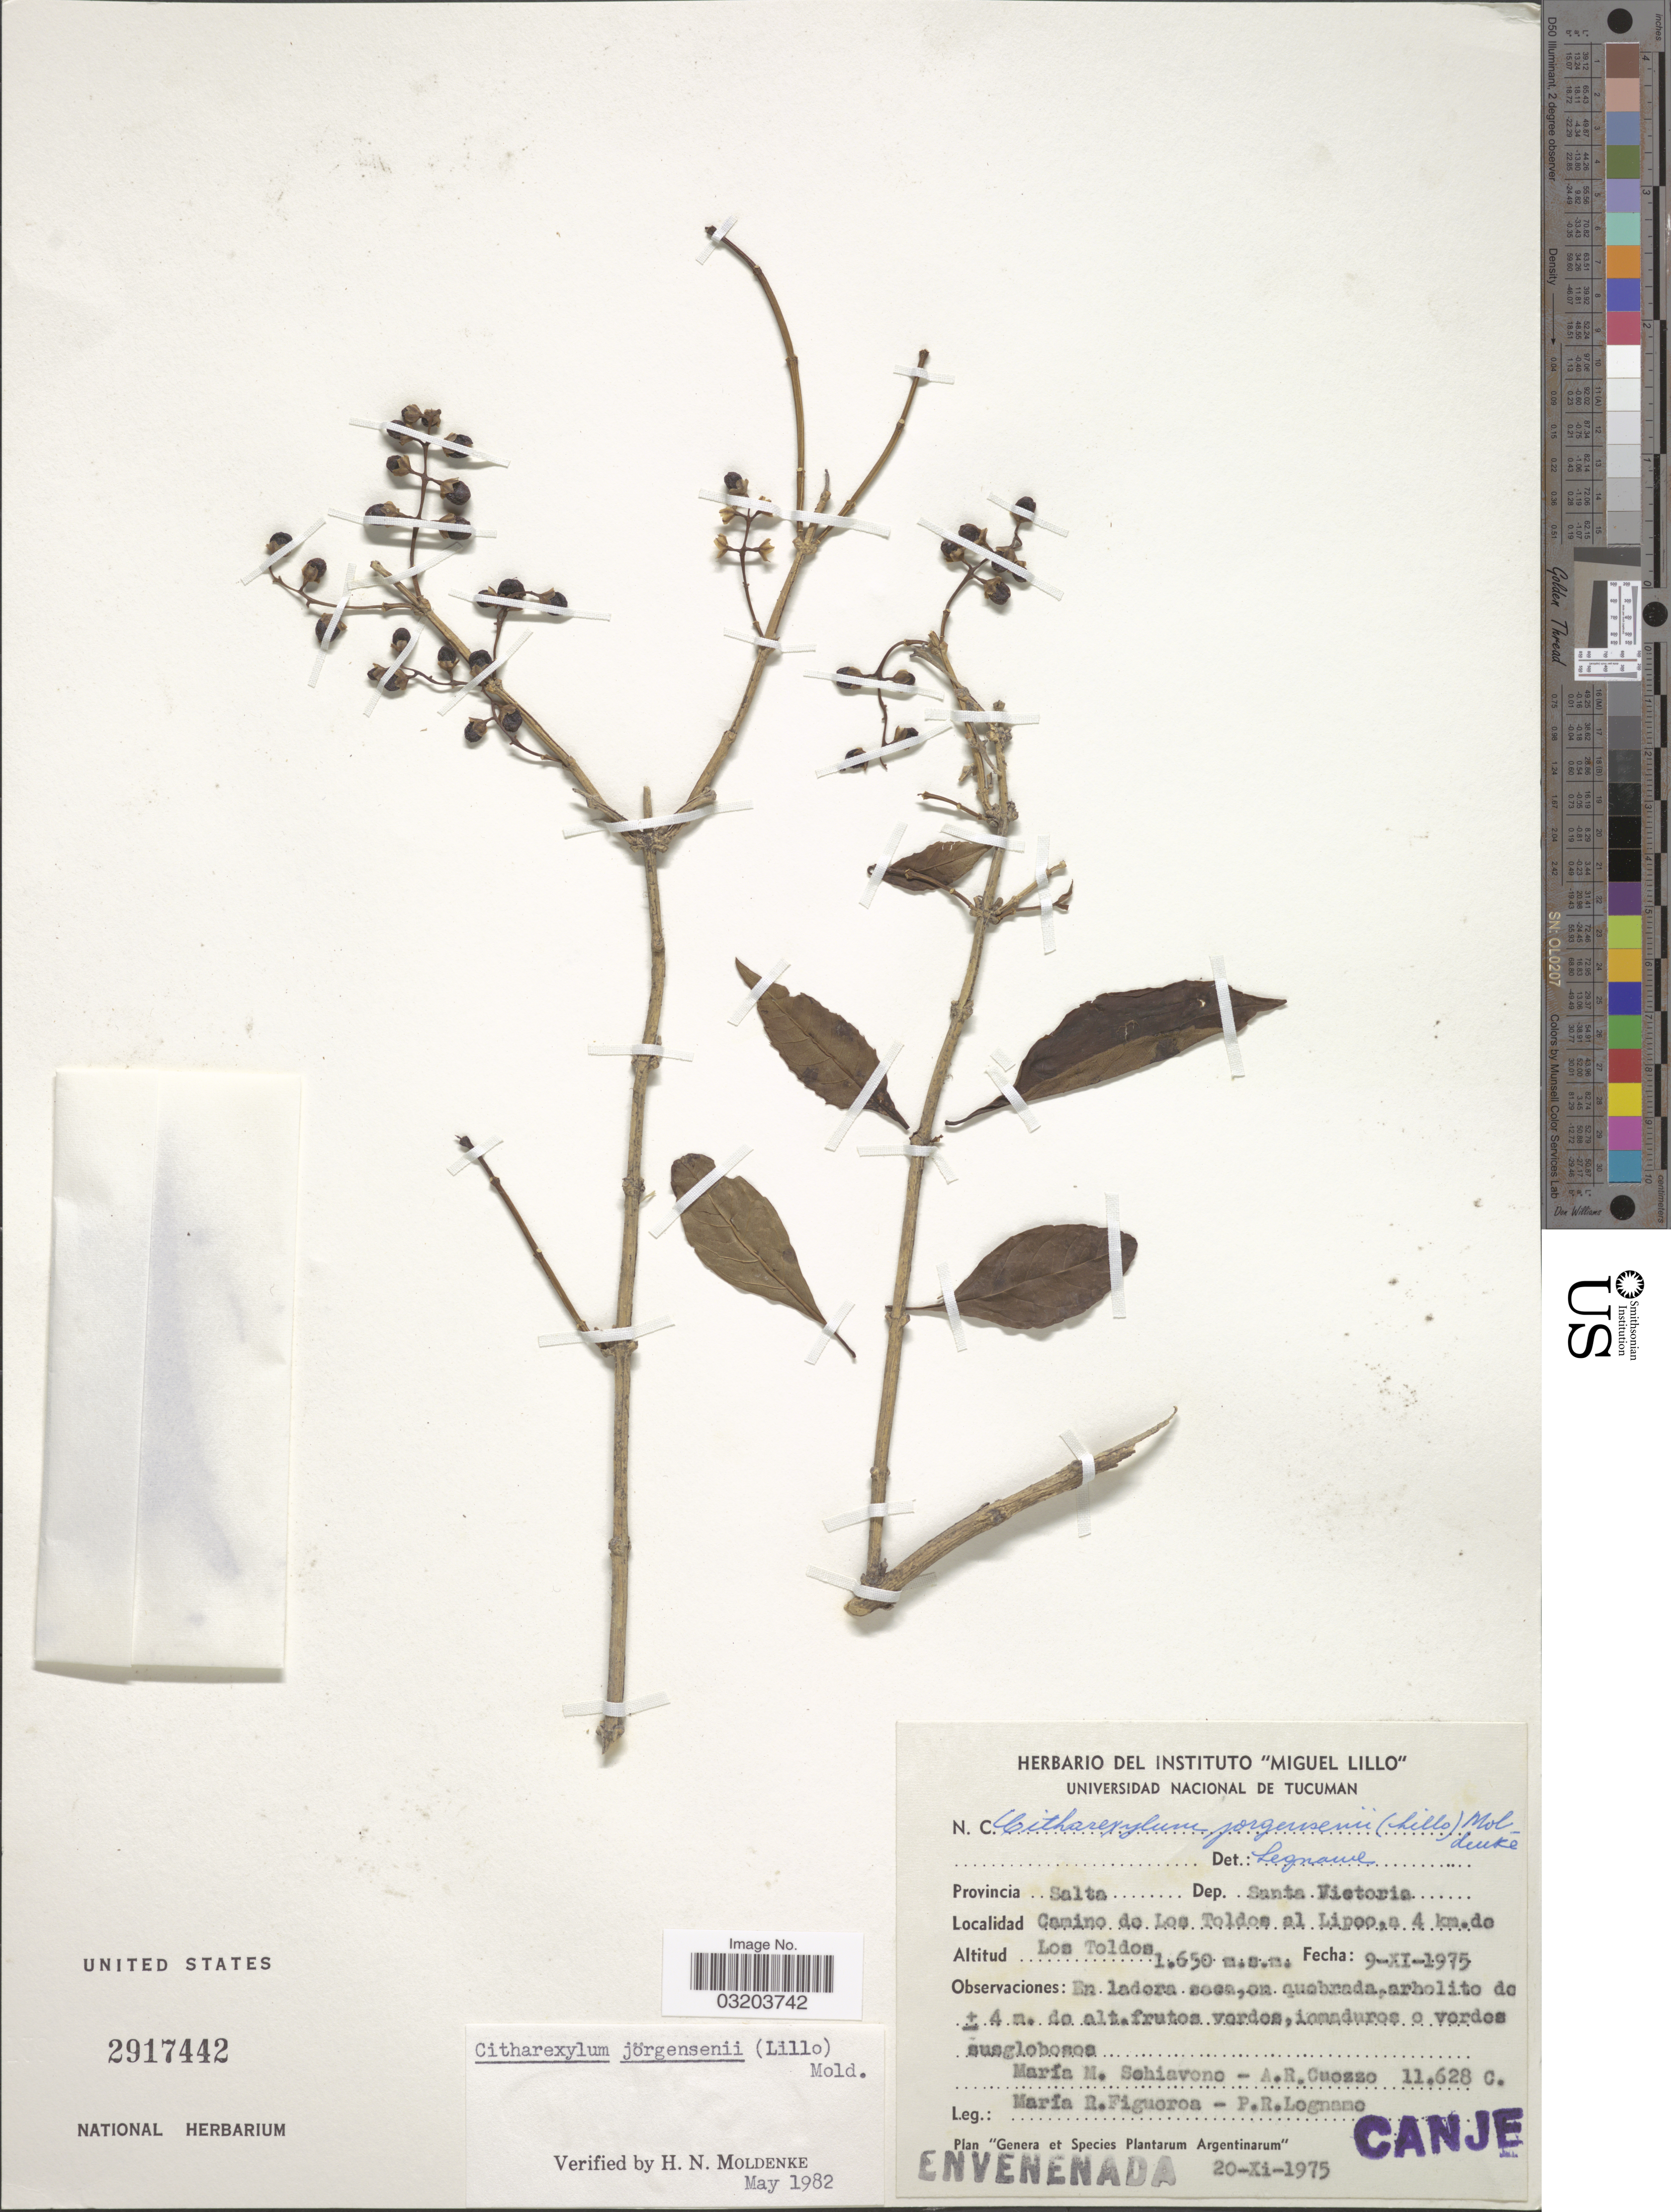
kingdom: Plantae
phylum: Tracheophyta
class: Magnoliopsida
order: Lamiales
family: Verbenaceae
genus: Citharexylum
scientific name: Citharexylum jurgensenii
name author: Briq.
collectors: M. Schiavone, A. Cuezzo, M. Figueroa & P. R. Legname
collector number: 11628C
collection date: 1975-11-09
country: Argentina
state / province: Salta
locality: Dep. Santa Victoria. Camino de Los Toldos al Lipeo, a 4 km. de Los Toldos.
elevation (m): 1650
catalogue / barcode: US 2917442